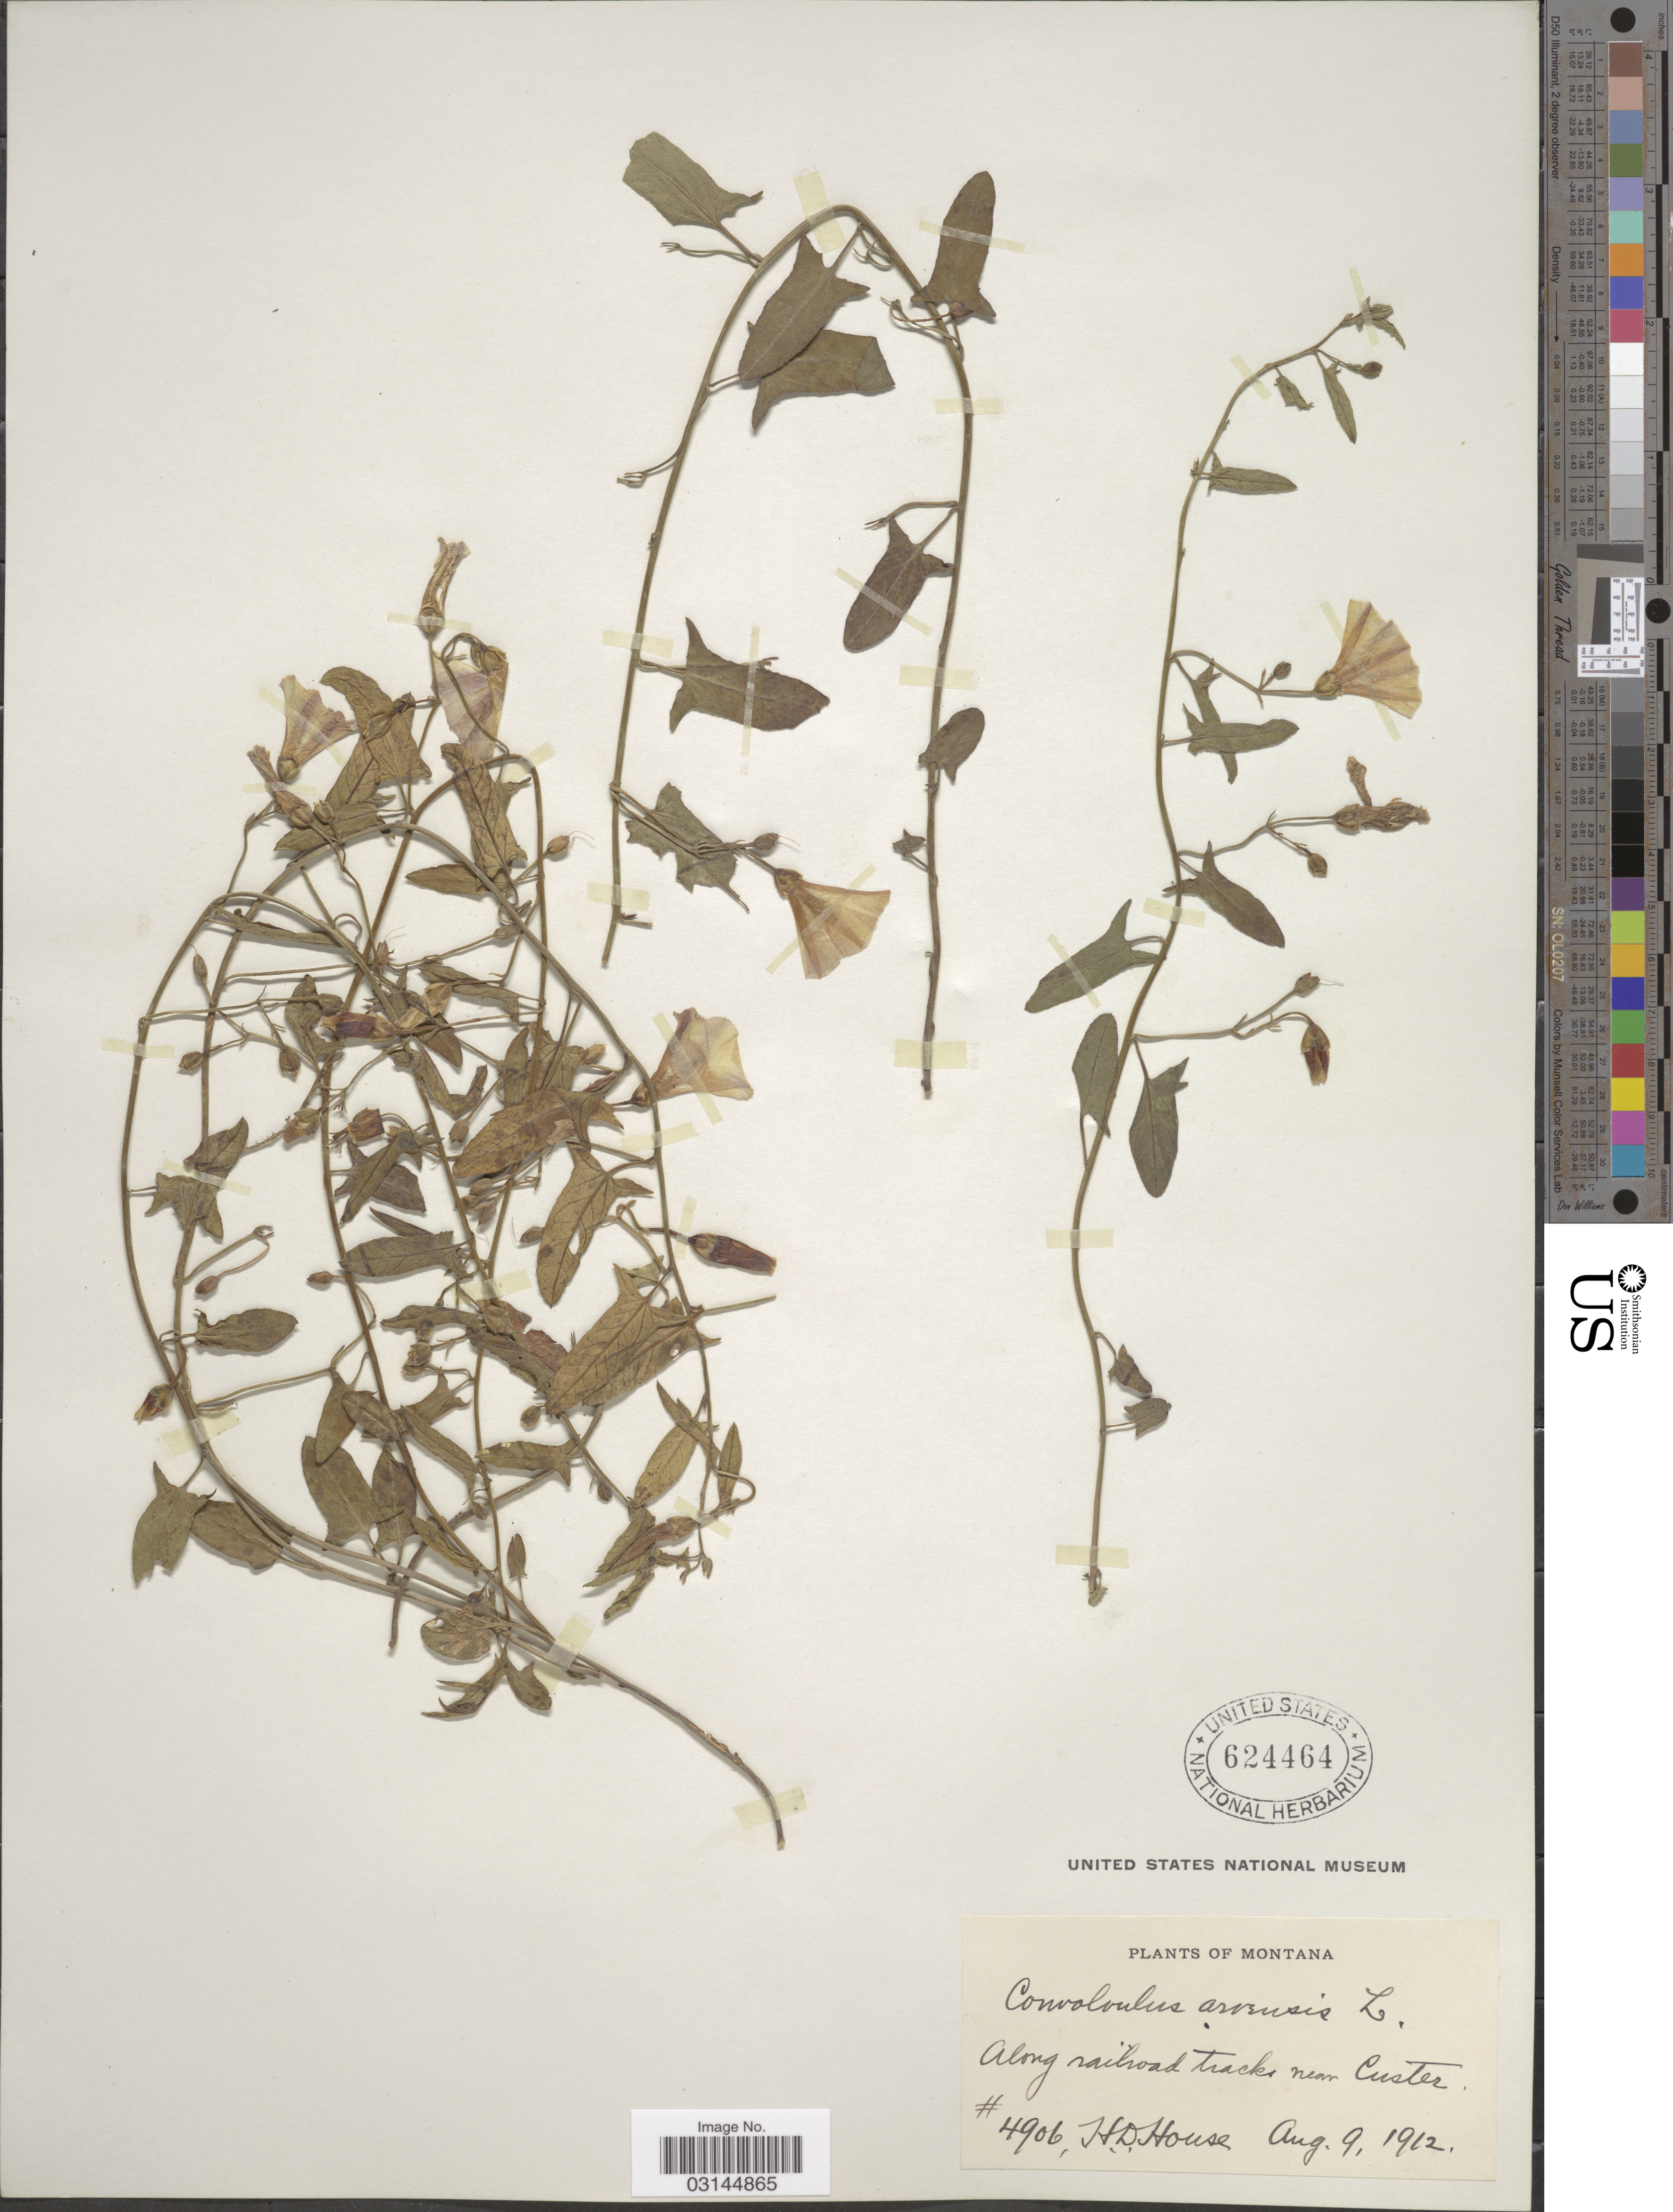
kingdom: Plantae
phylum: Tracheophyta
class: Magnoliopsida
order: Solanales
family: Convolvulaceae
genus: Convolvulus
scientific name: Convolvulus arvensis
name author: L.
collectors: H. D. House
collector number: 4906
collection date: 1912-08-09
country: United States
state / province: Montana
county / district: Custer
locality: Along railroad tracks near Custer.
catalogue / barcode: US 624464